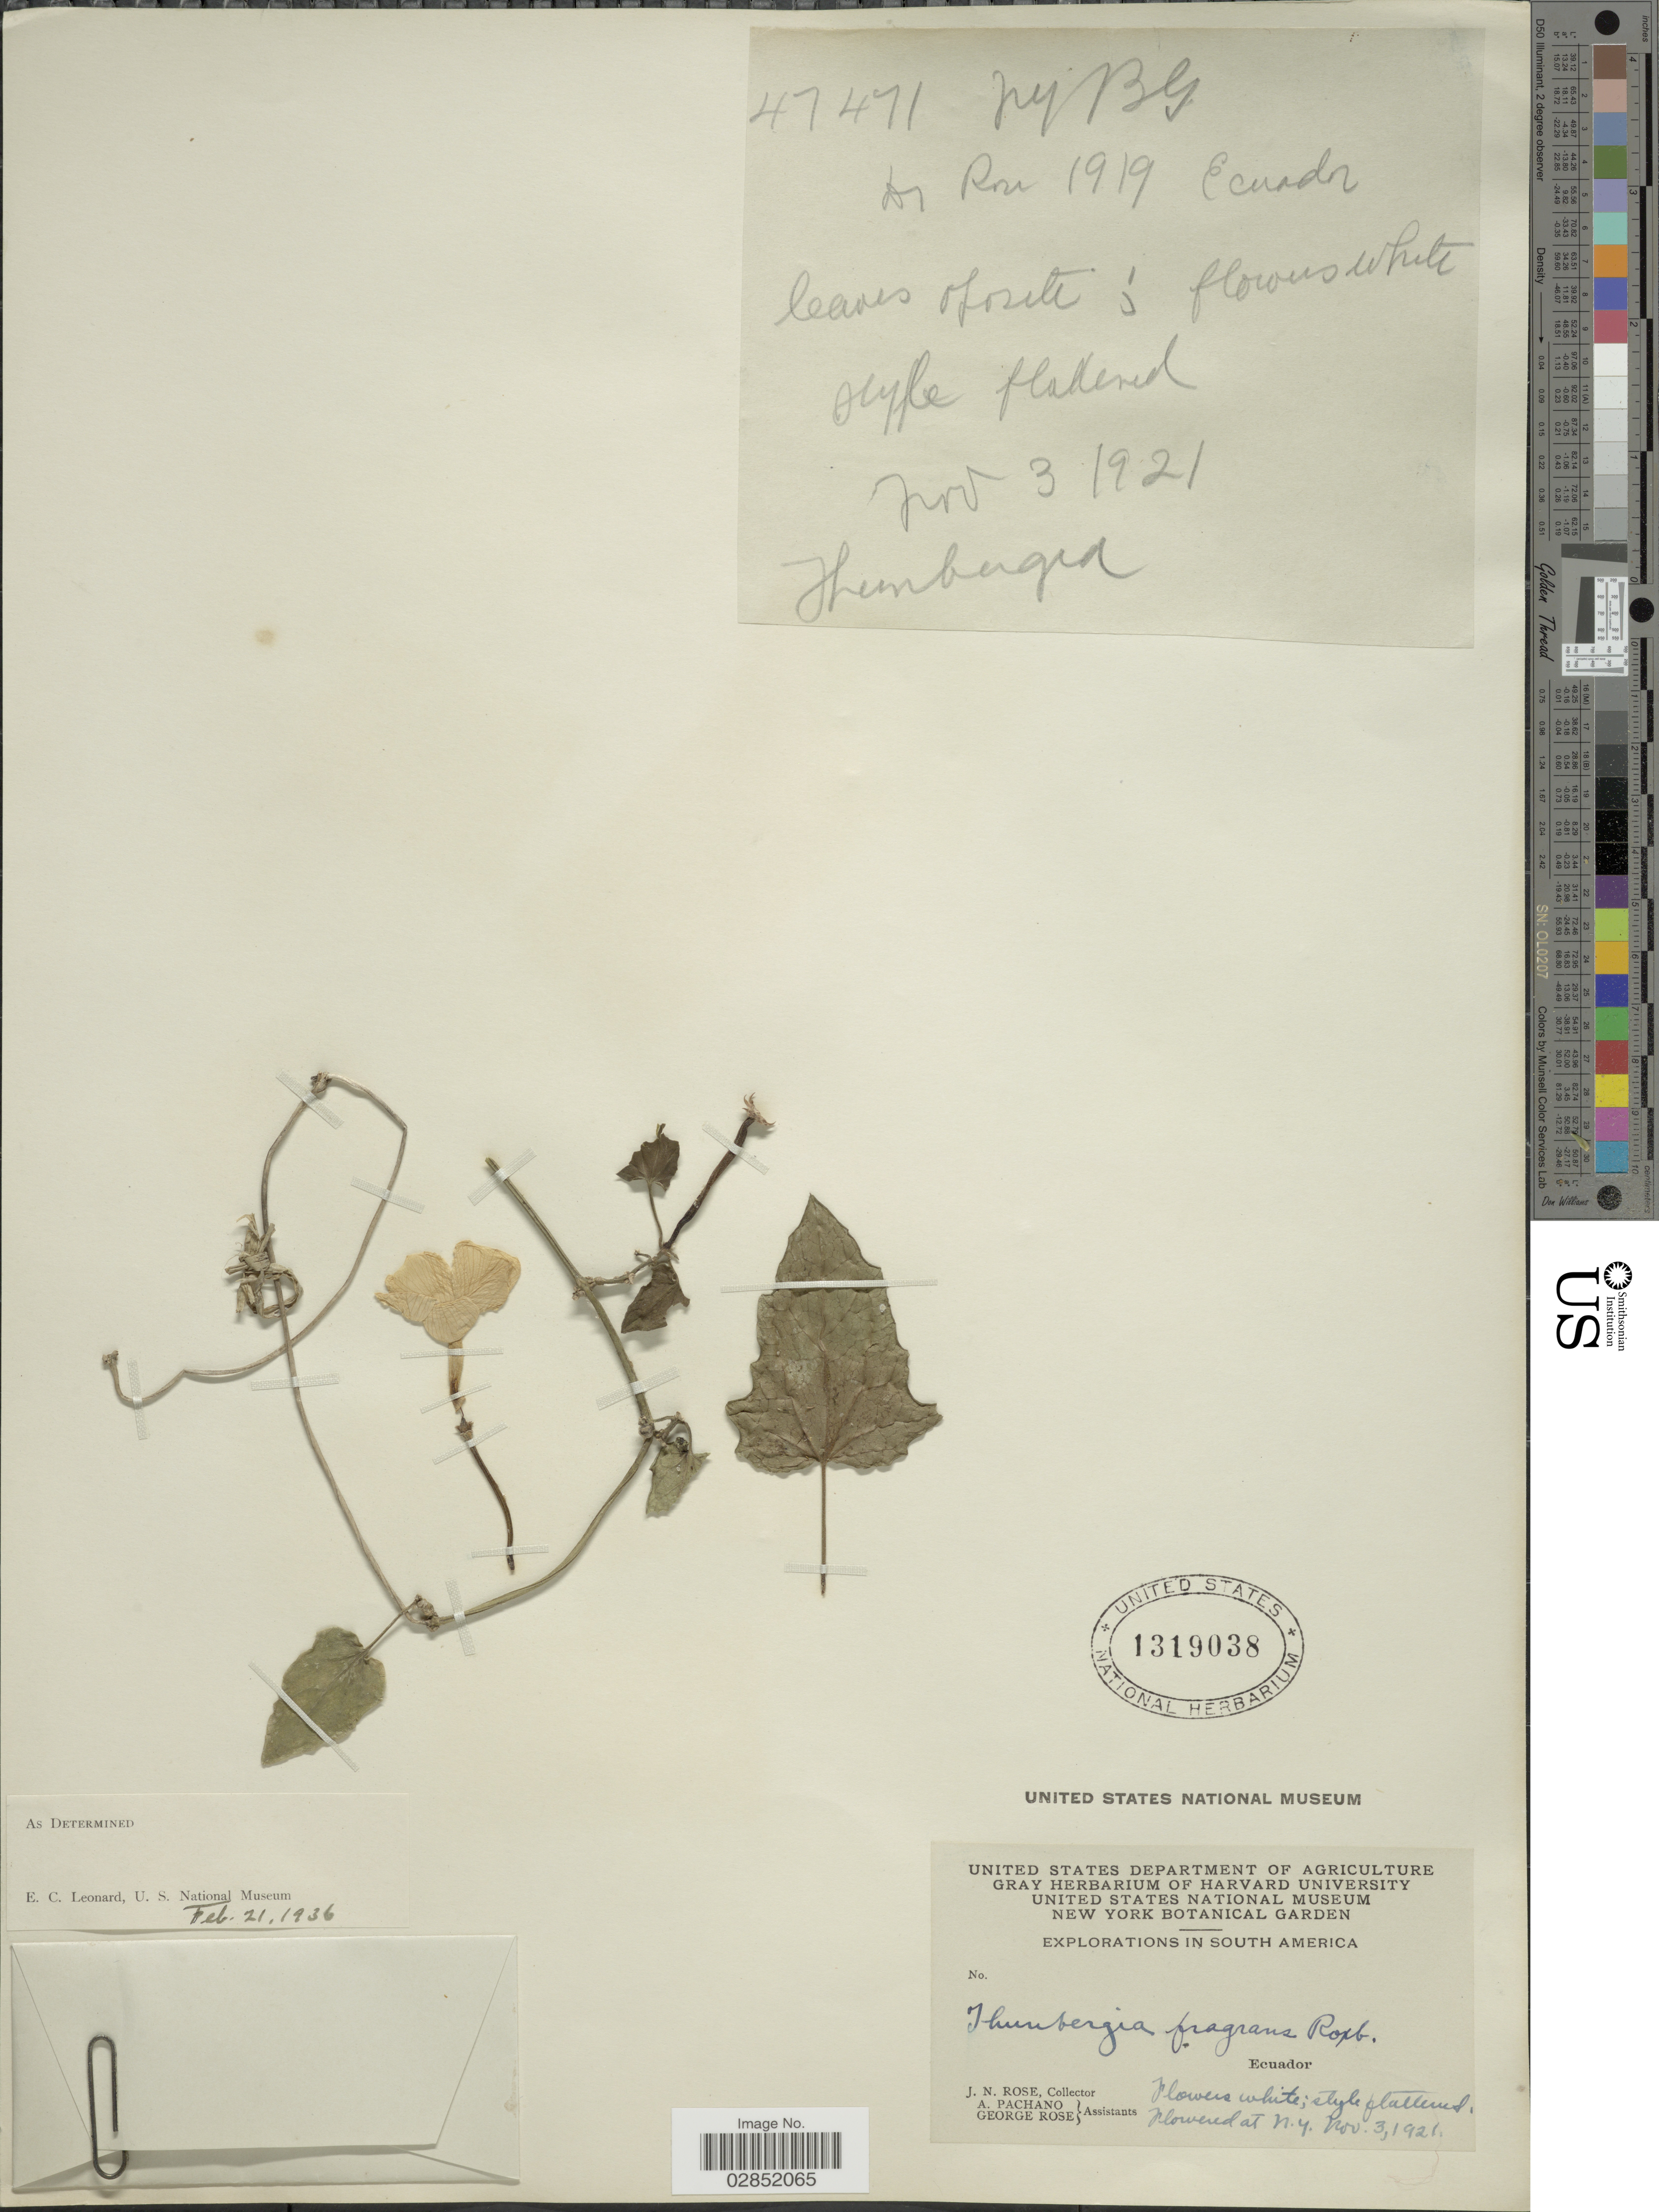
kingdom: Plantae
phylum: Tracheophyta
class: Magnoliopsida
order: Lamiales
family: Acanthaceae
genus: Thunbergia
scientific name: Thunbergia fragrans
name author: Roxb.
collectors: J. N. Rose, A. Pachano & G. Rose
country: Ecuador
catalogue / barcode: US 1319038